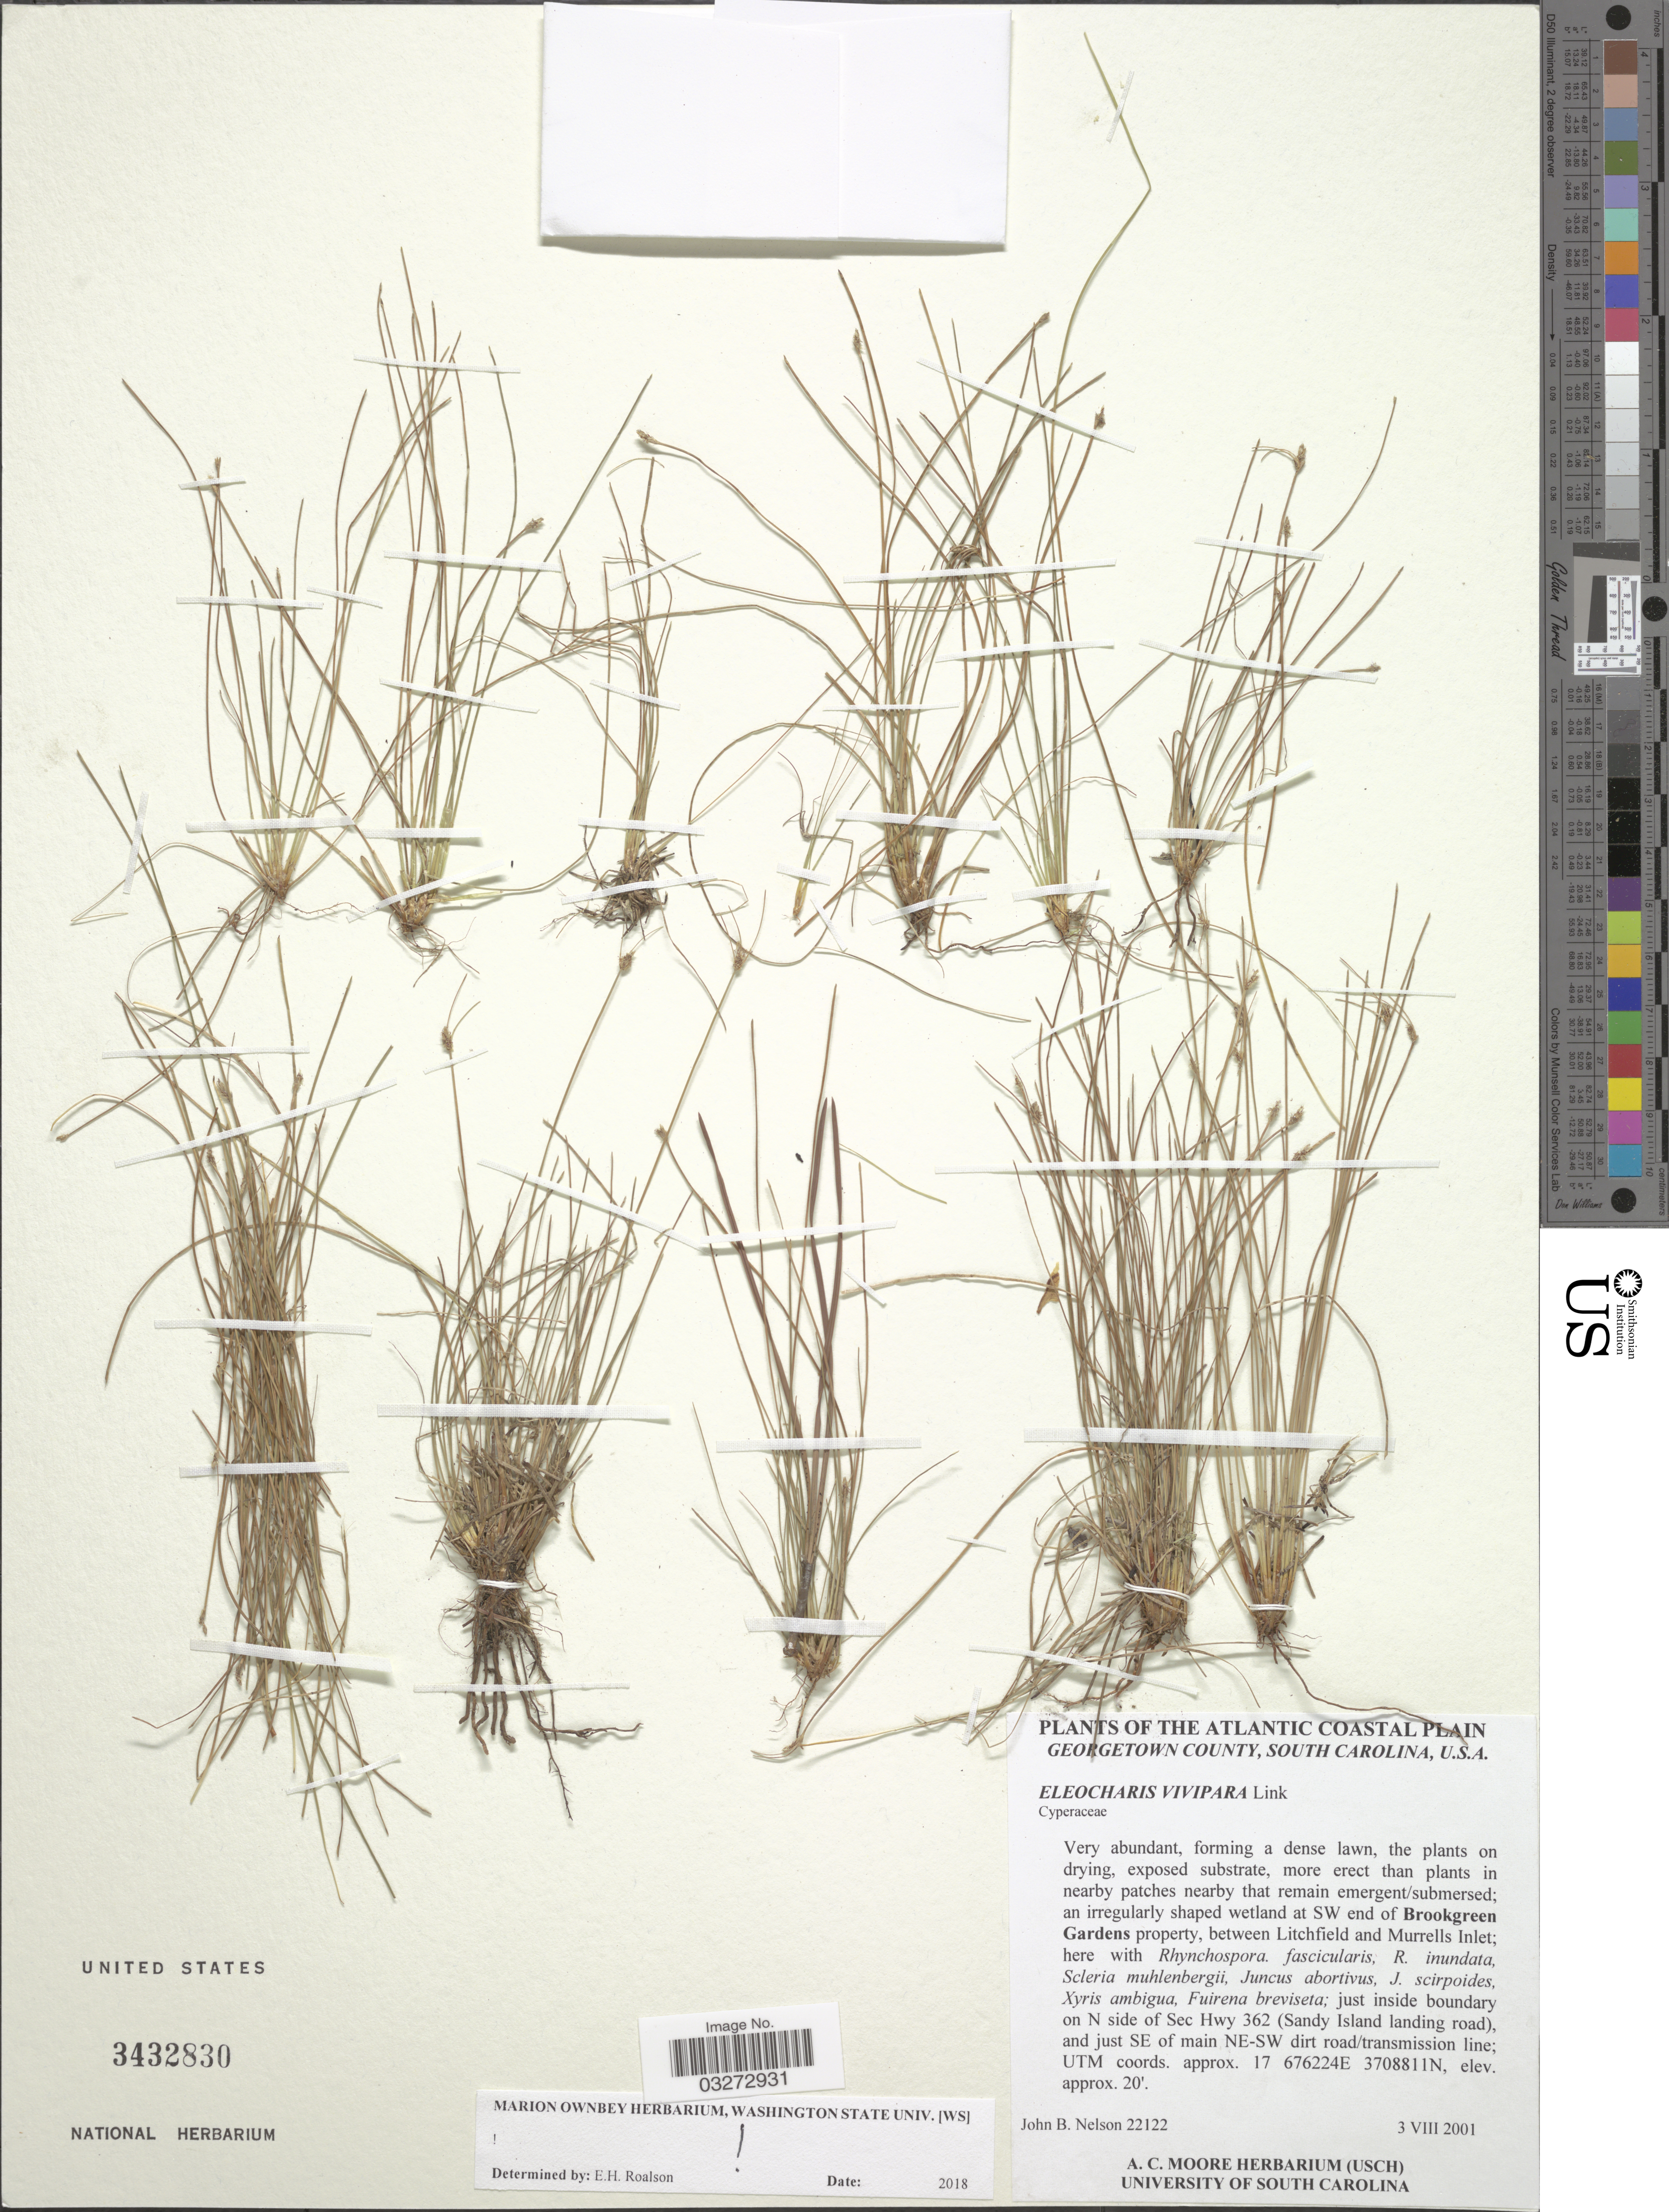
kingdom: Plantae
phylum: Tracheophyta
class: Liliopsida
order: Poales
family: Cyperaceae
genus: Eleocharis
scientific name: Eleocharis vivipara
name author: Link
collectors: J. Nelson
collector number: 22122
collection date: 2001-08-03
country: United States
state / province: South Carolina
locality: The Atlantic Coastal Plain. Georgetown County, U.S.A. SW end of Brookgreem Gardens property, between Litchfield and Murrells Inlet. Just inside boundary on N side of Sec Hwy 362 (Sandy Island landing road), and just SE of main NE-SW dirt road/ transmission line.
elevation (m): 6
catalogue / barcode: US 3432830